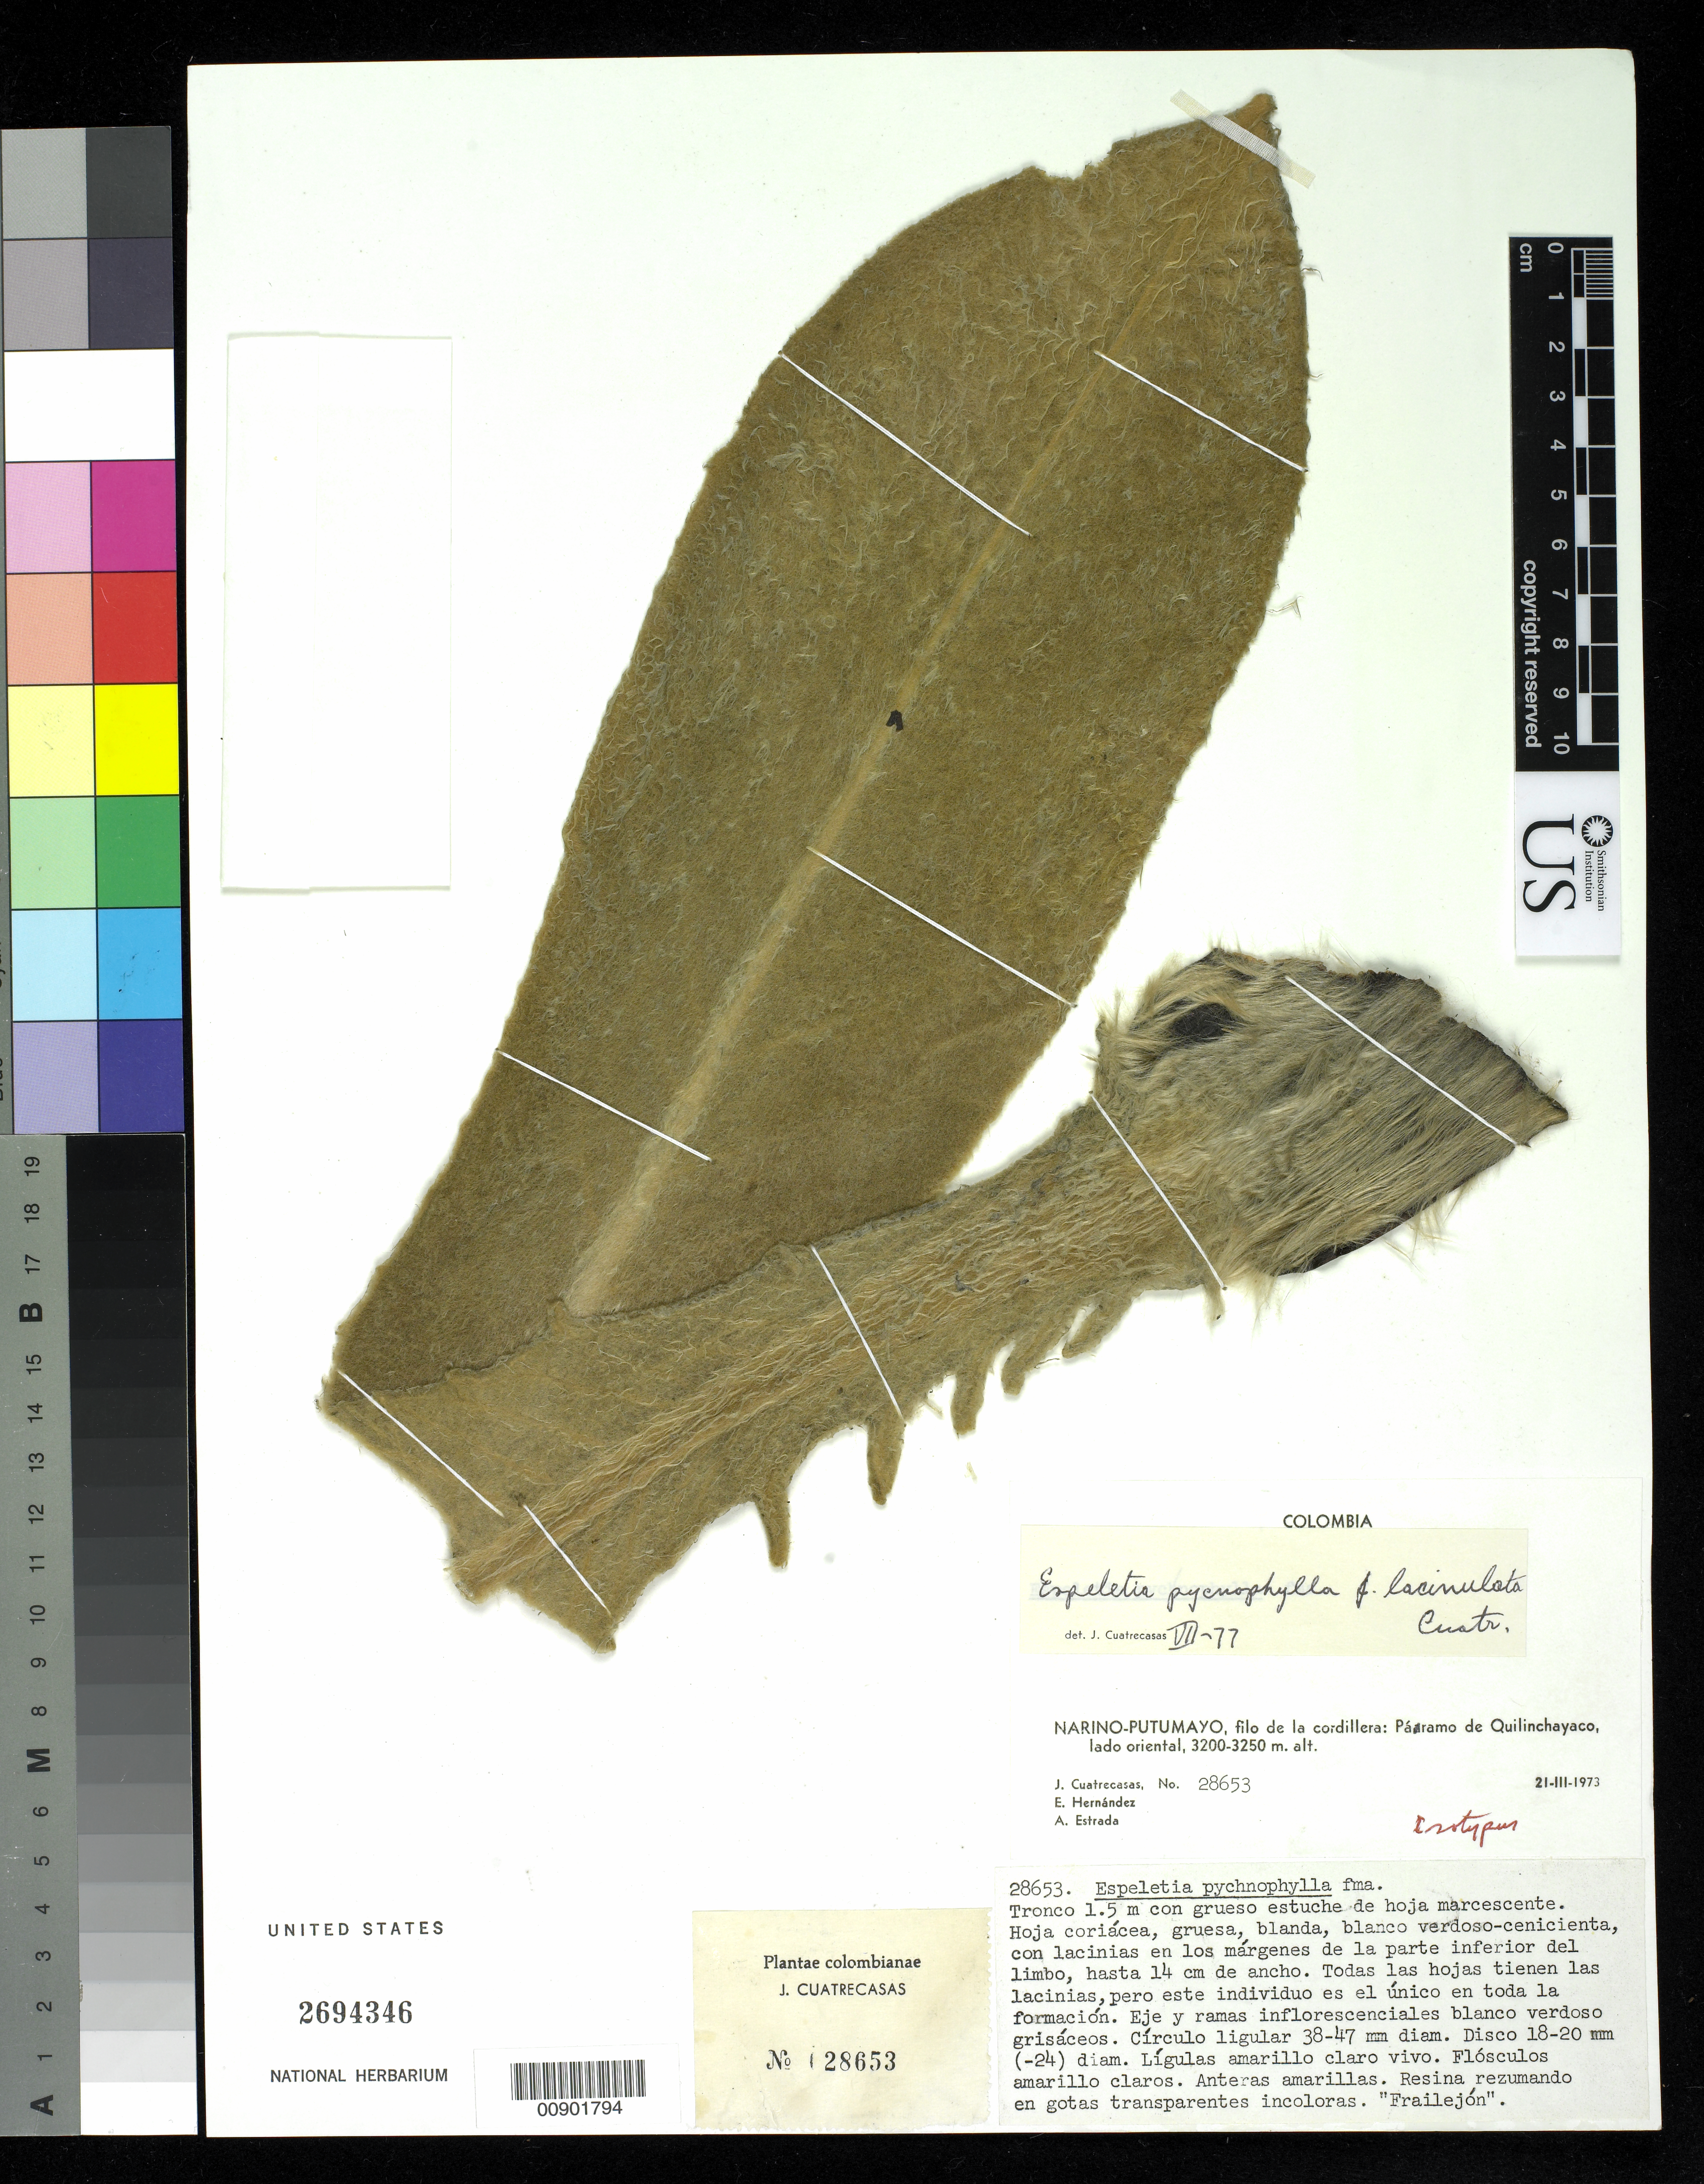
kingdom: Plantae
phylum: Tracheophyta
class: Magnoliopsida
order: Asterales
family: Asteraceae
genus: Espeletia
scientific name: Espeletia pycnophylla var. lacinulata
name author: Cuatrec.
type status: Isotype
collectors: J. Cuatrecasas, E. Hernández & A. Estrada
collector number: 28653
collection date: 1973-03-21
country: Colombia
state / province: Nariño / Putumayo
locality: Filo de la cordillera: Páramo de Quilinchayaco, lado oriental.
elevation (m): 3200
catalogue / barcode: US 2694346